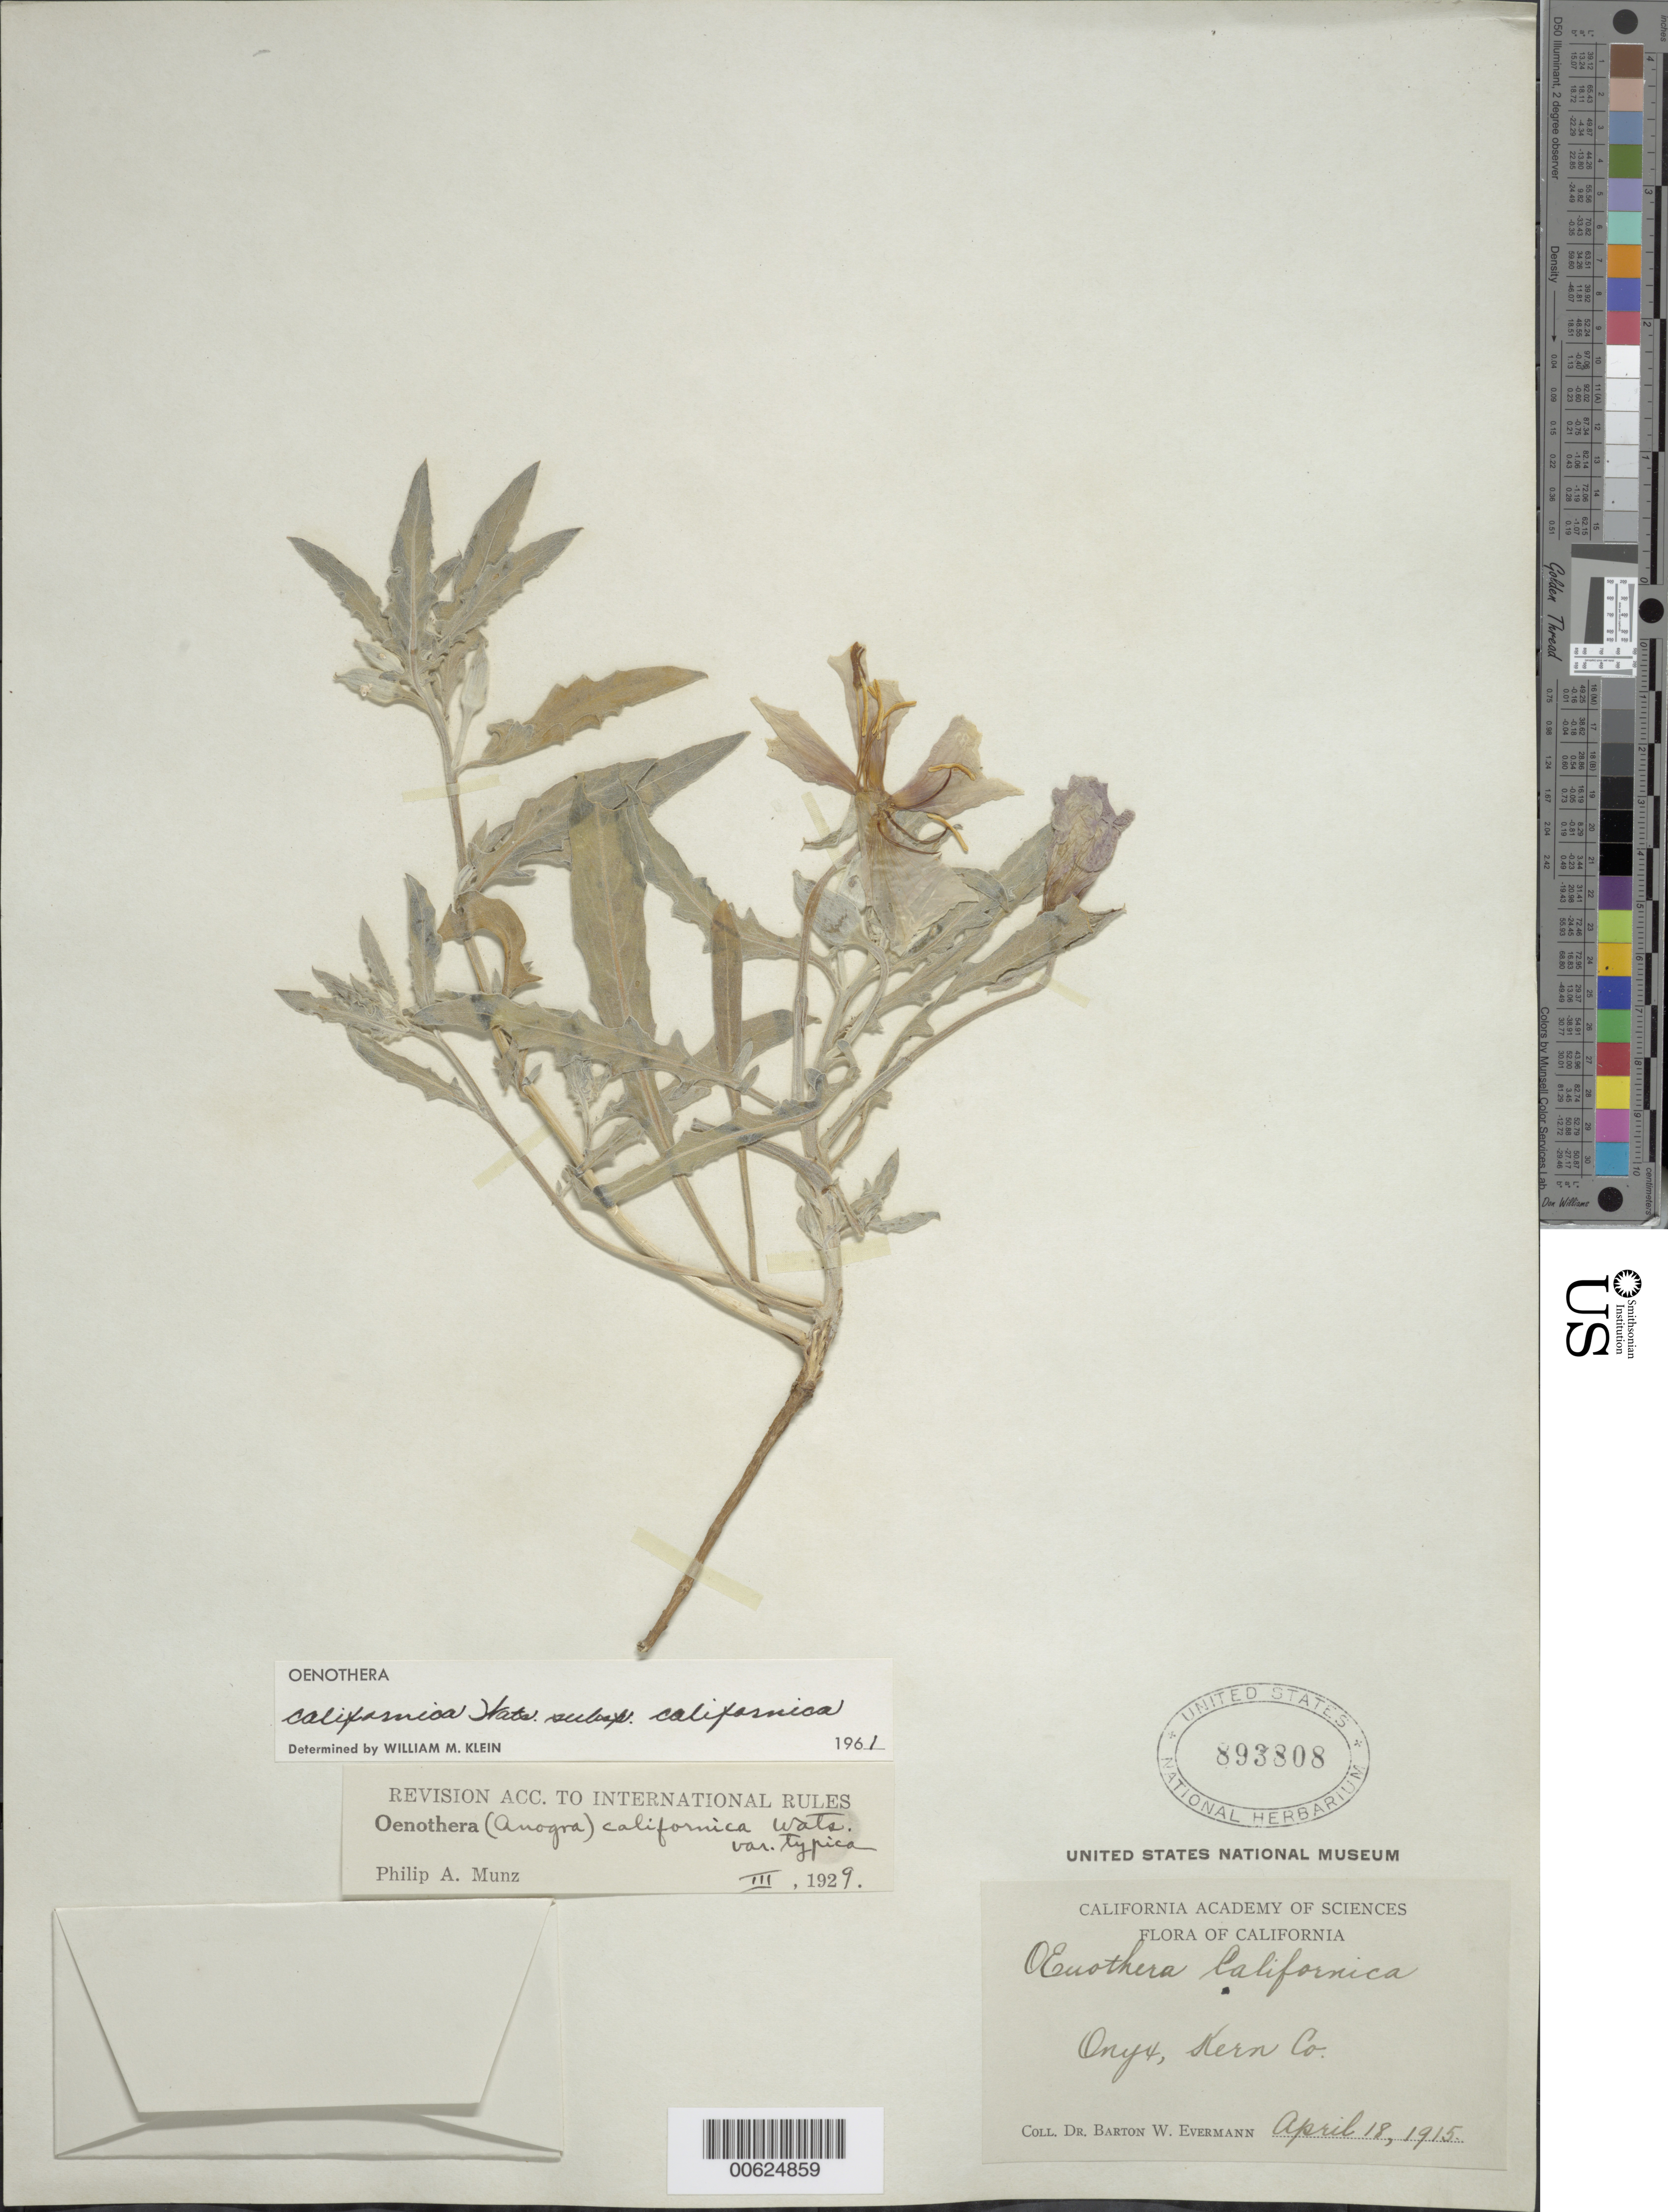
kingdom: Plantae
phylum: Tracheophyta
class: Magnoliopsida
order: Myrtales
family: Onagraceae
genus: Oenothera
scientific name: Oenothera avita subsp. californica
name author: (S. Watson) W.L. Wagner & Gandhi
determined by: Wagner, W. L., (BOT), Smithsonian Institution - National Museum of Natural History (UNITED STATES)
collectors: B. W. Evermann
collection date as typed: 18 Apr 1915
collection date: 1915-04-18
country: United States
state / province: California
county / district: Kern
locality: Onyx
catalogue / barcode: US 893808